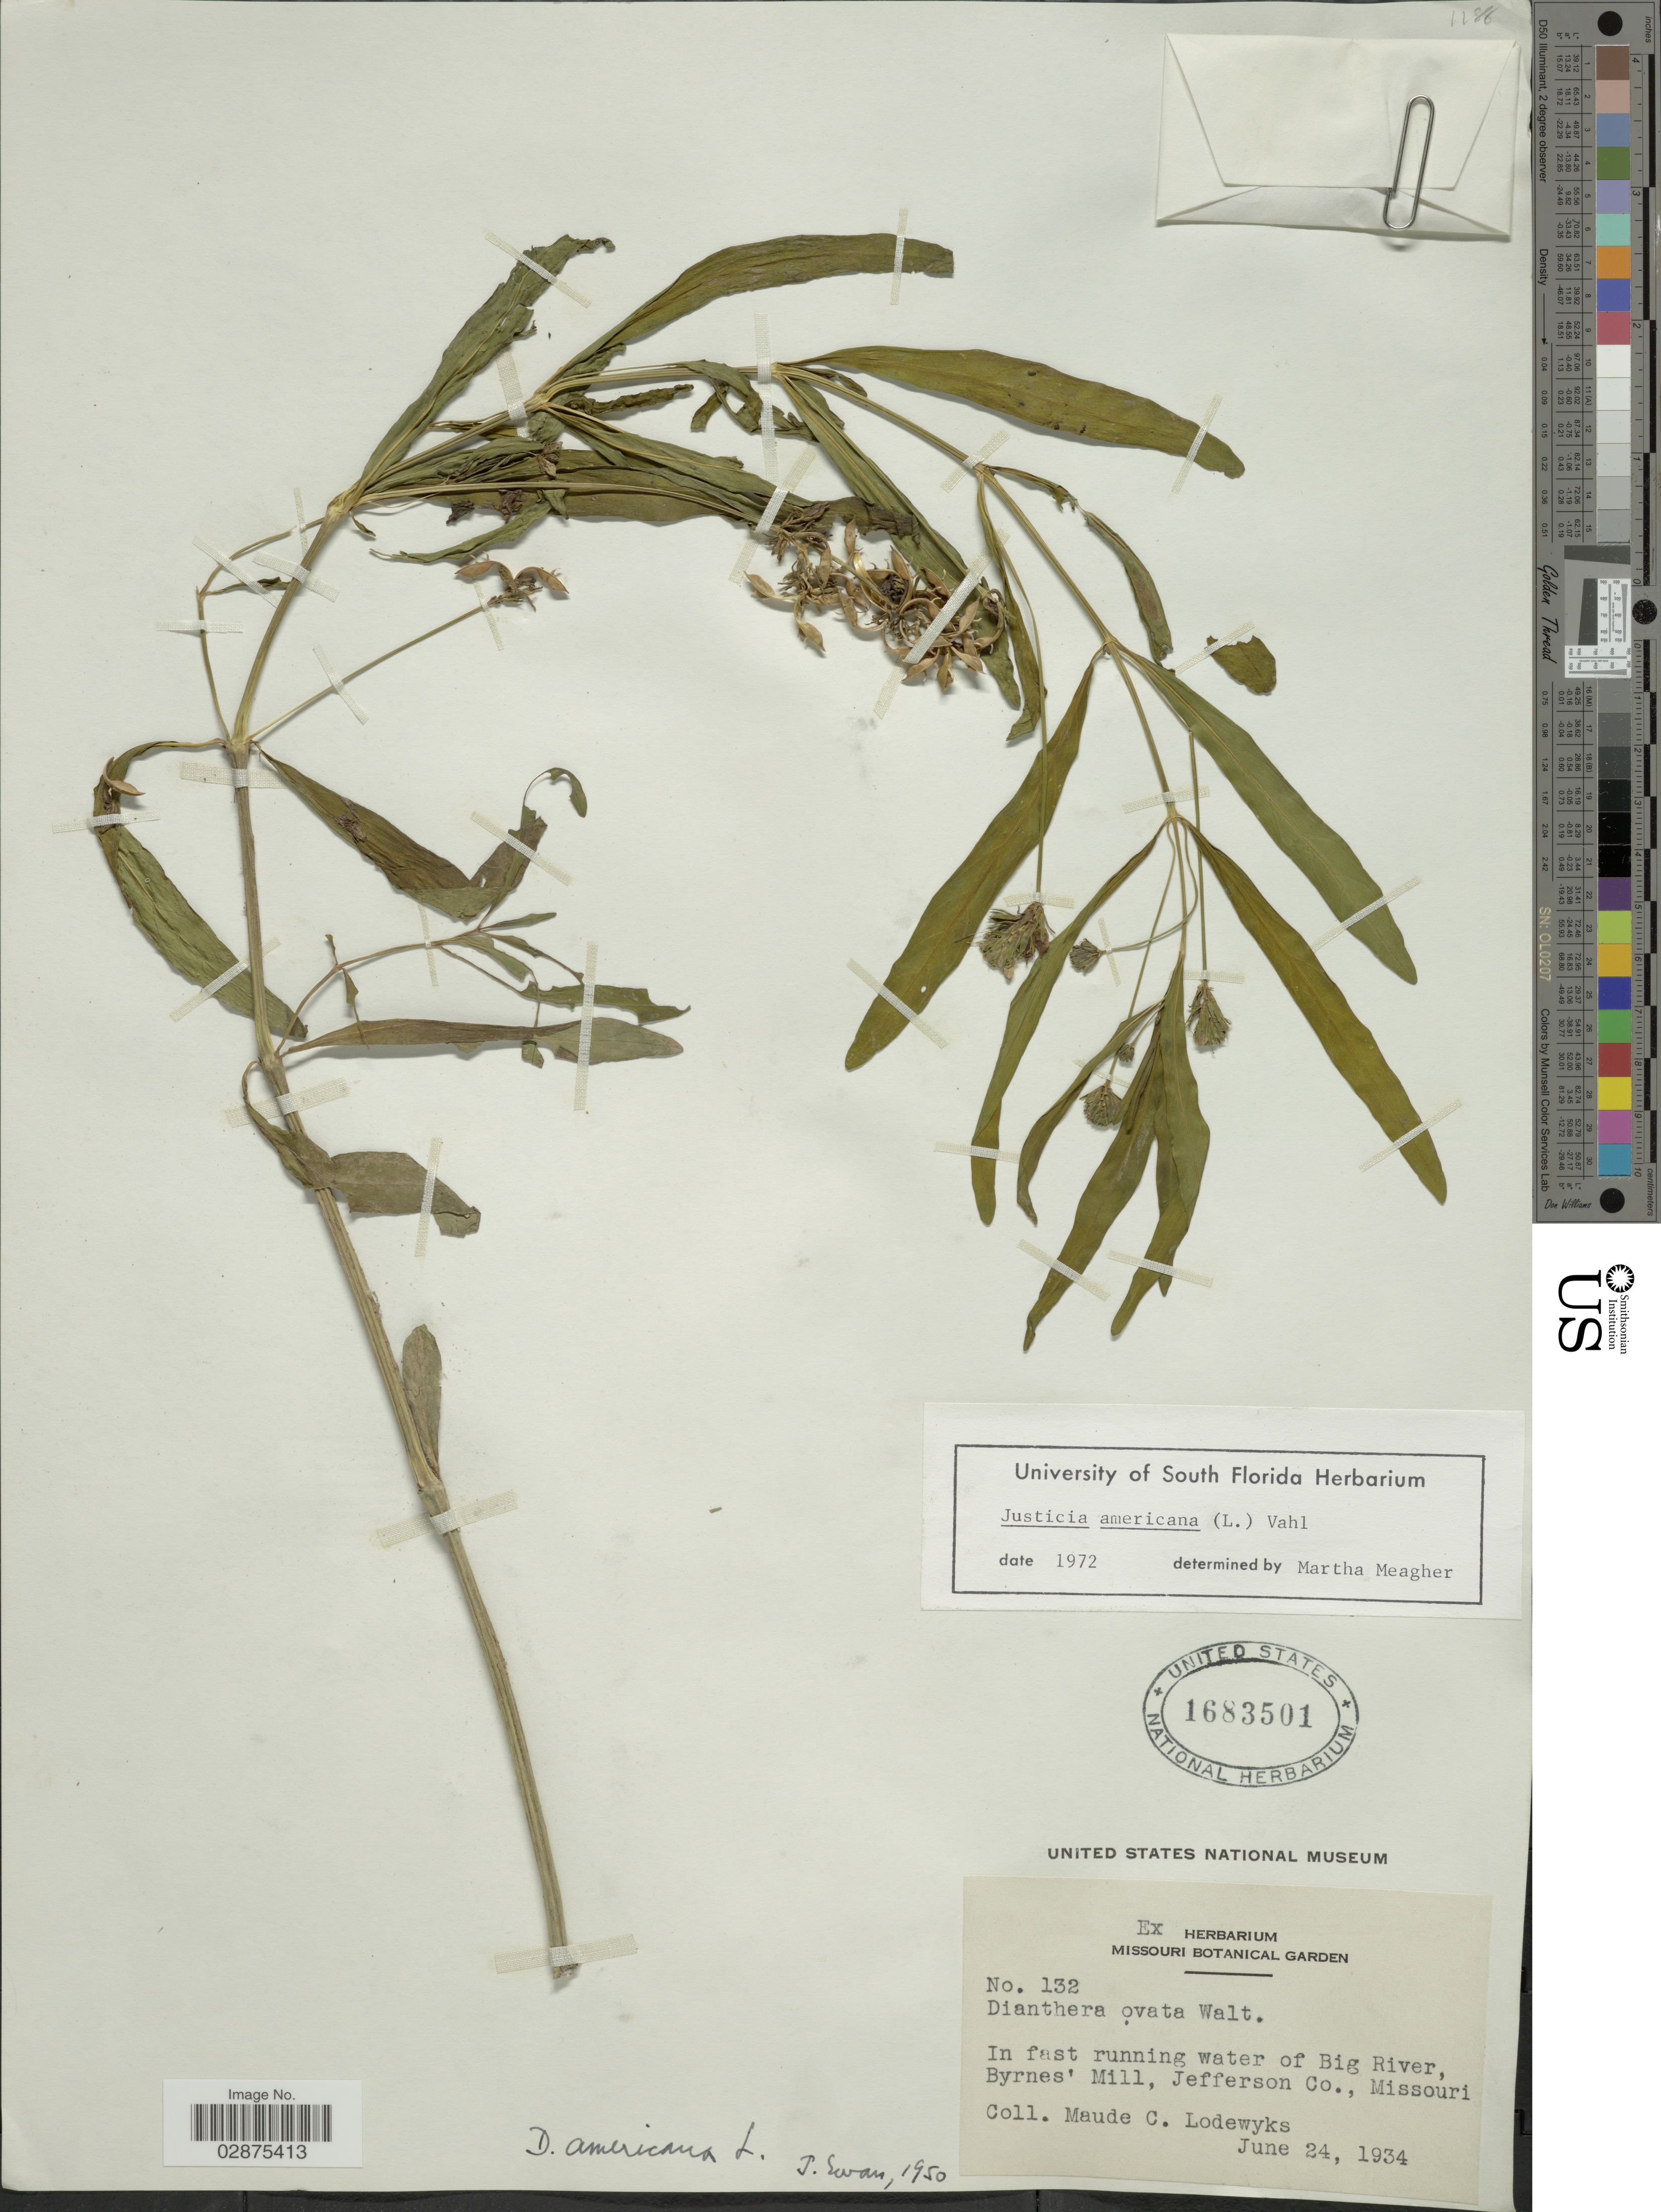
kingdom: Plantae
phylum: Tracheophyta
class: Magnoliopsida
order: Lamiales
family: Acanthaceae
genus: Justicia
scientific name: Justicia americana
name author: (L.) Vahl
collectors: M. Lodewyks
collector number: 132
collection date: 1934-06-24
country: United States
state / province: Missouri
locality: In fast running water of Big River, Byrnes' Mill, Jefferson Co.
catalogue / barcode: US 1683501